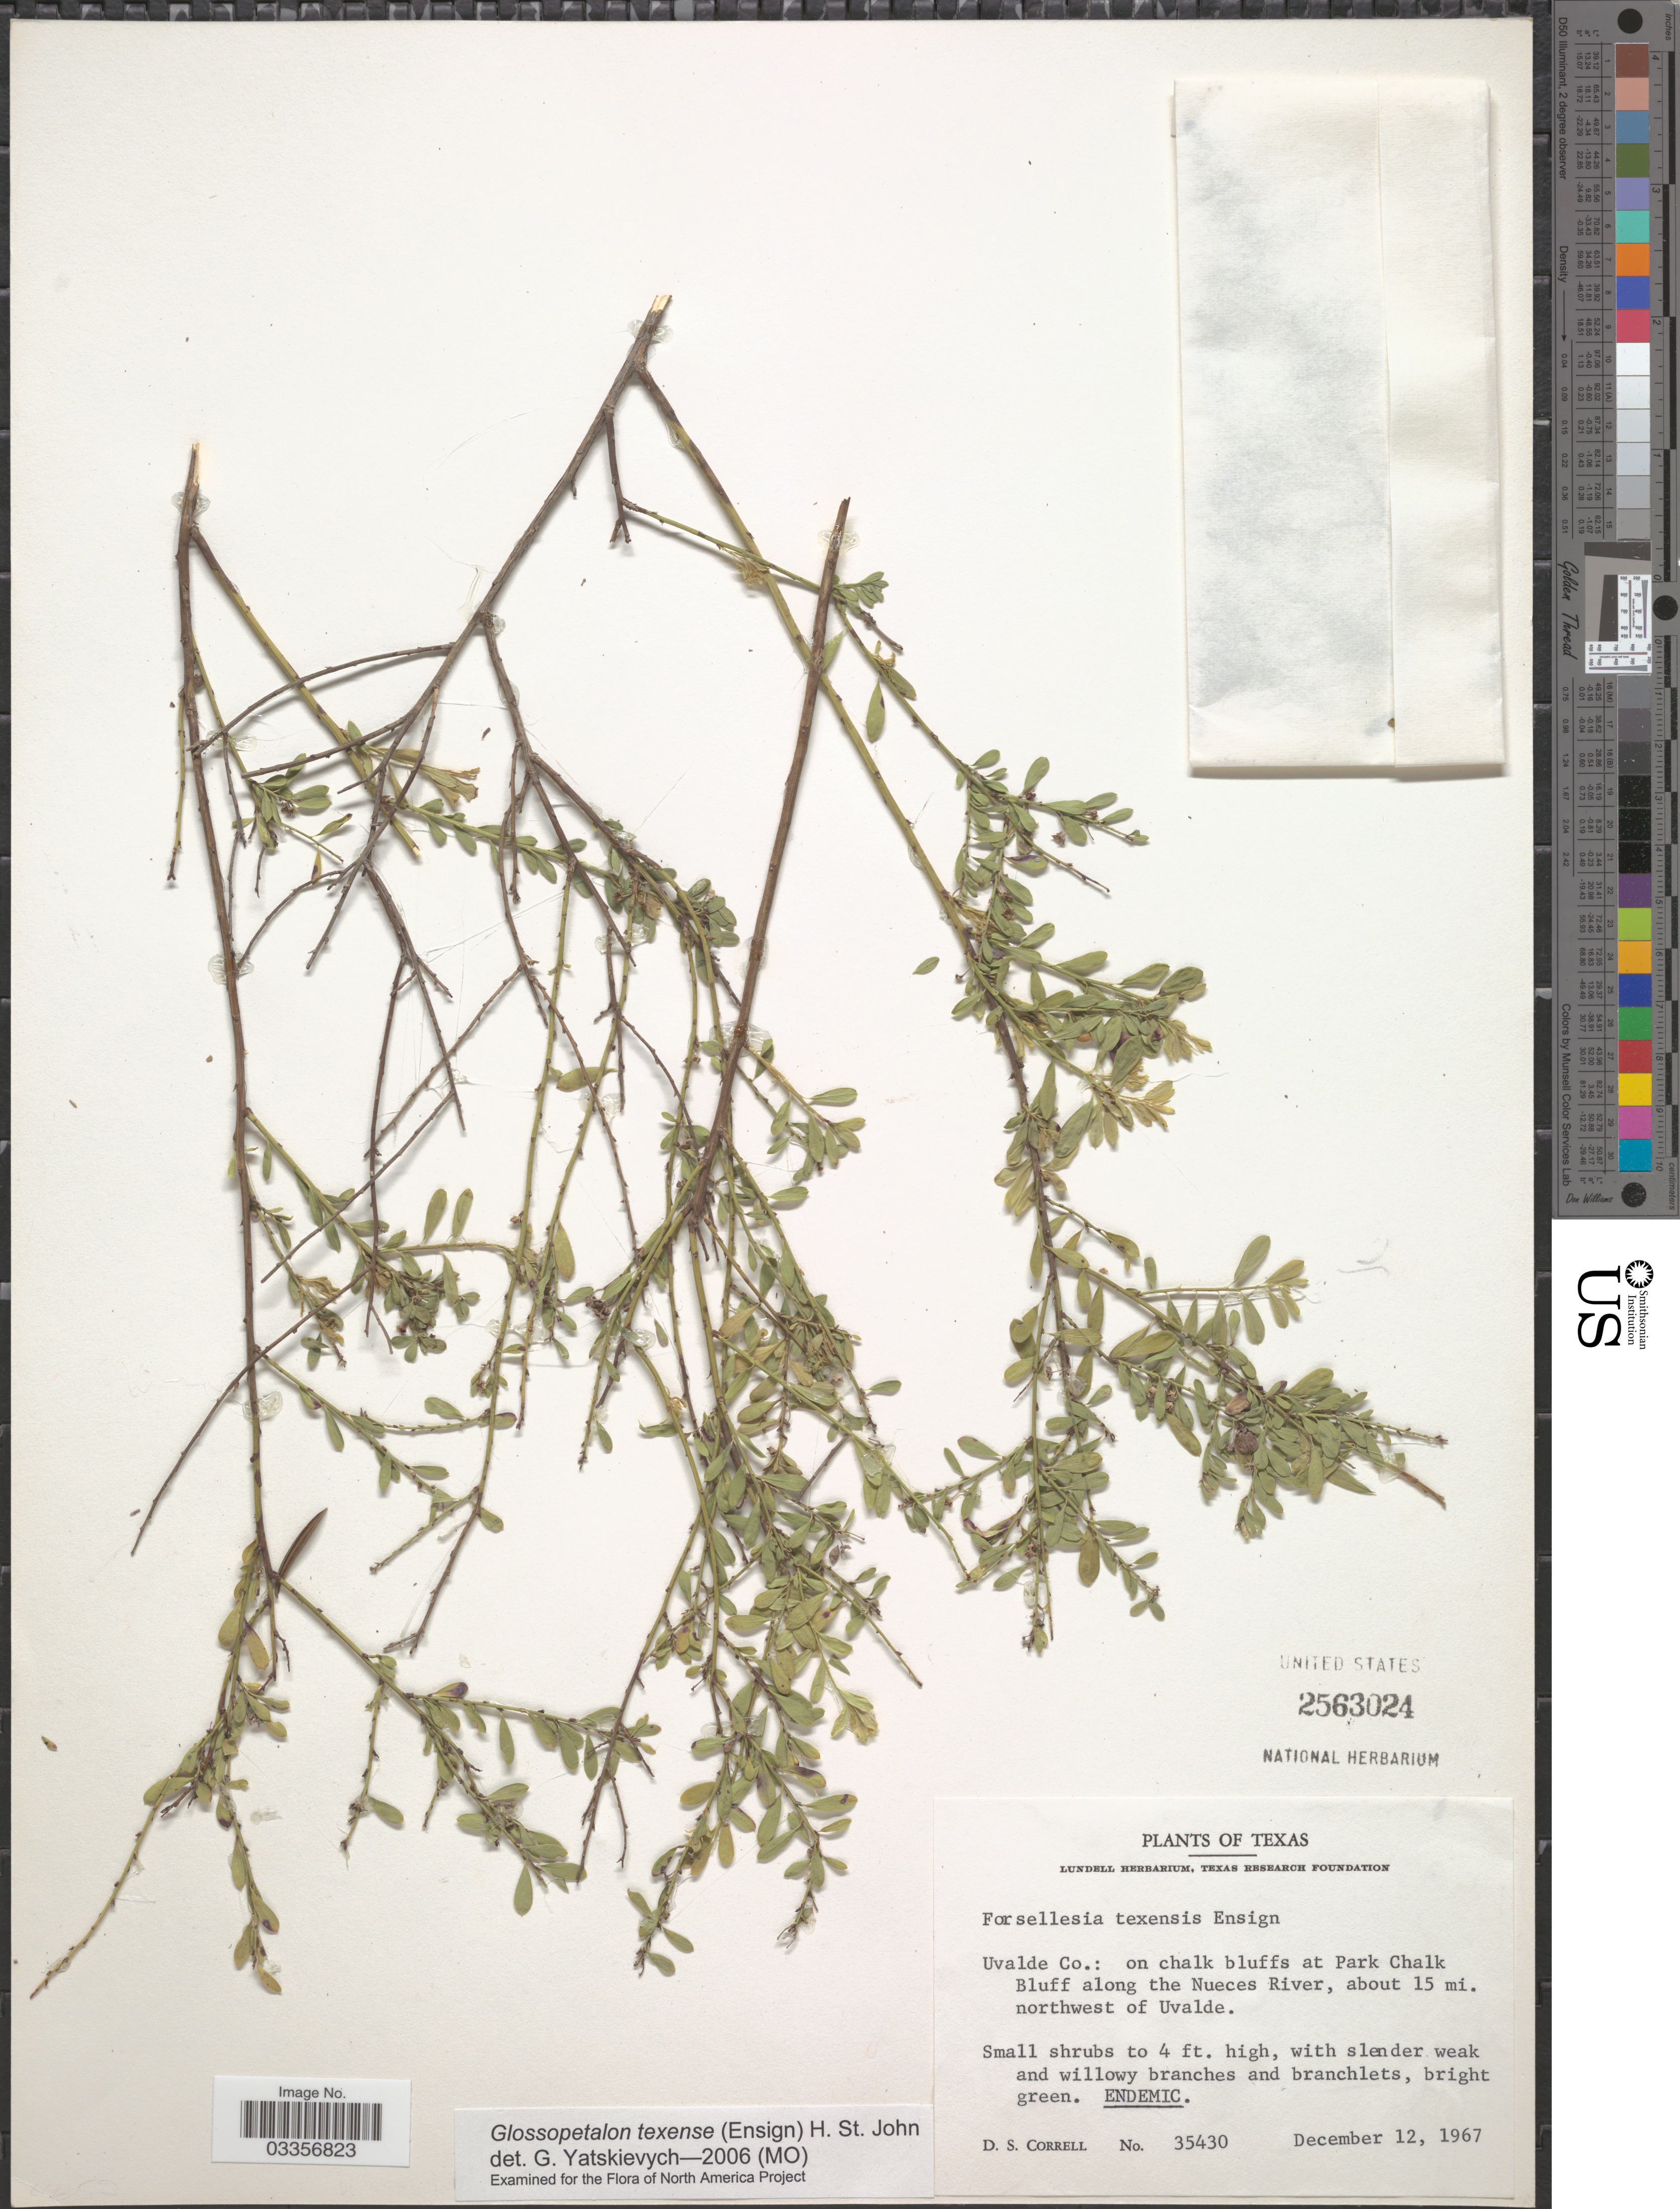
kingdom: Plantae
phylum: Tracheophyta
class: Magnoliopsida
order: Crossosomatales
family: Crossosomataceae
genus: Glossopetalon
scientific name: Glossopetalon texense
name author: (Ensign) H. St. John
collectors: D. S. Correll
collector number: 35430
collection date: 1967-12-12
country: United States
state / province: Texas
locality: Uvalde Co.: on chalk bluffs at Park Chalk Bluff along the Nueces River, about 15 mi. northwest of Uvalde.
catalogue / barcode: US 2563024